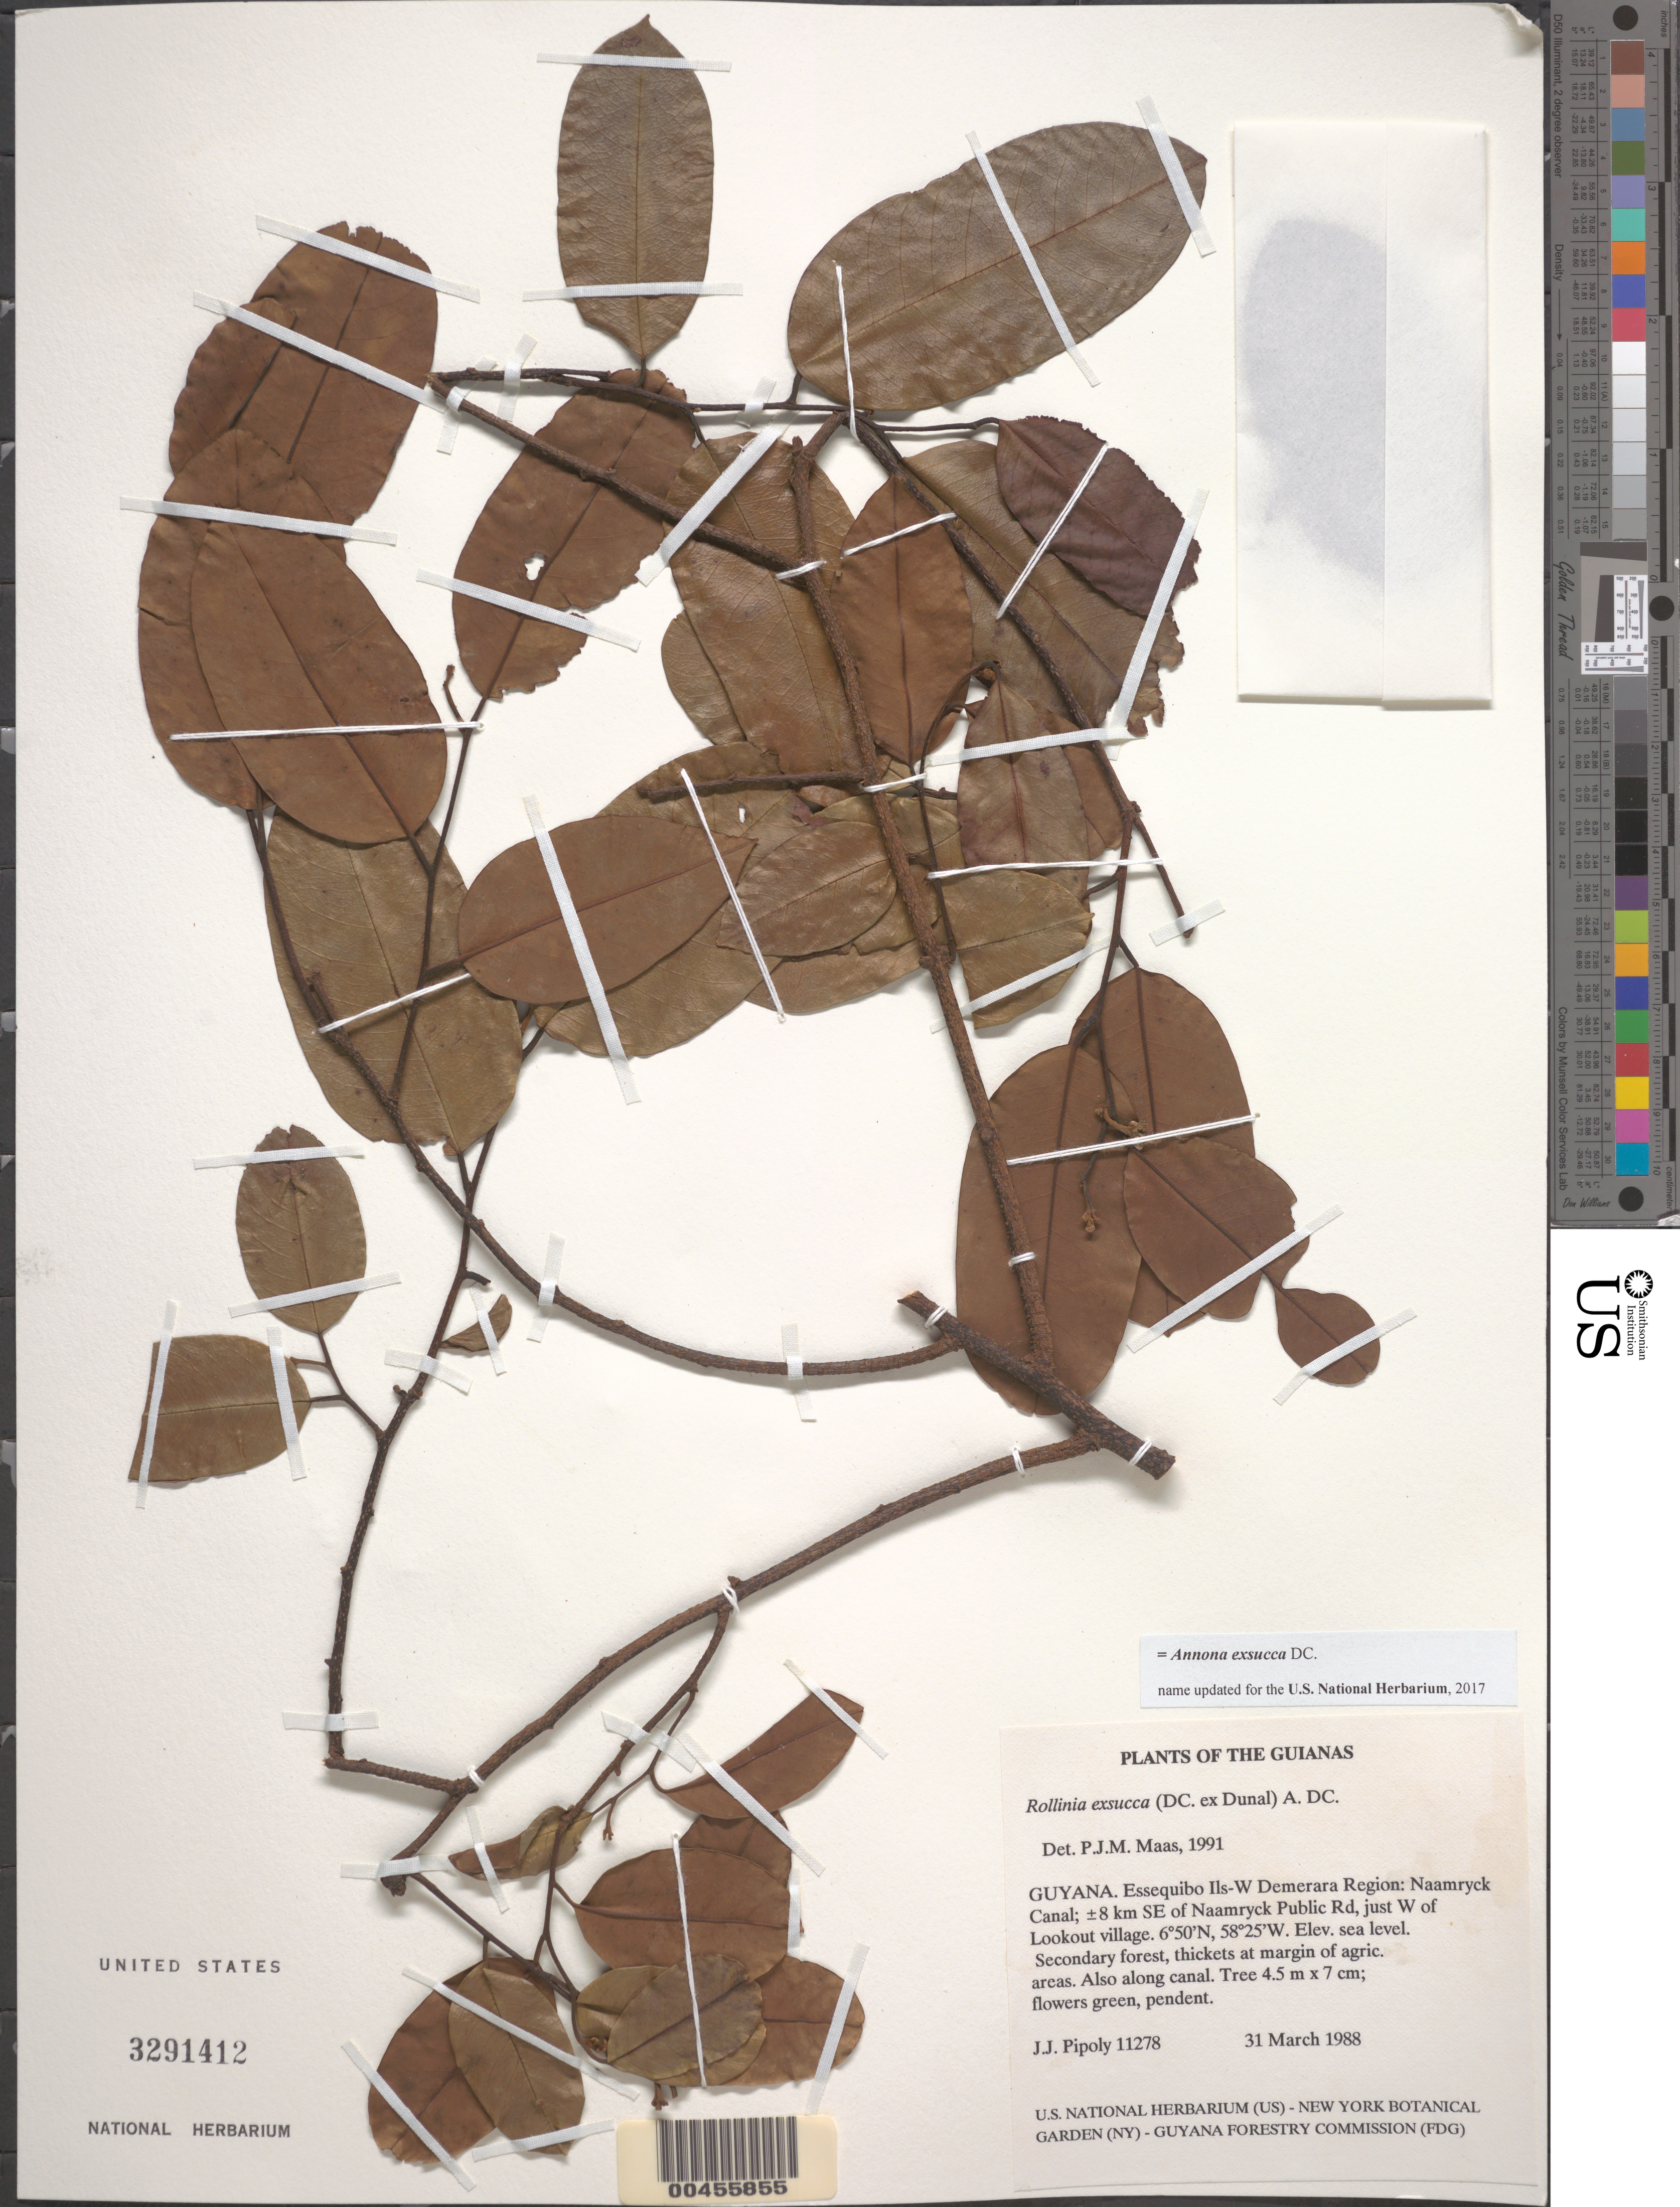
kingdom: Plantae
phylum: Tracheophyta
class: Magnoliopsida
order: Magnoliales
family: Annonaceae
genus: Annona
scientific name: Annona exsucca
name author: DC. ex Dunal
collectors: J. J. Pipoly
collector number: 11278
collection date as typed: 31 March 1987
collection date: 1987-03-31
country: Guyana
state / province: Essequibo Isl-W. Demerara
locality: Naamryck Canal; ±8 km SE of Naamryck Public Rd, just W of Lookout village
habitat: Secondary forest, thickets at margin of agric. areas. Also along canal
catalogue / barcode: US 3291412